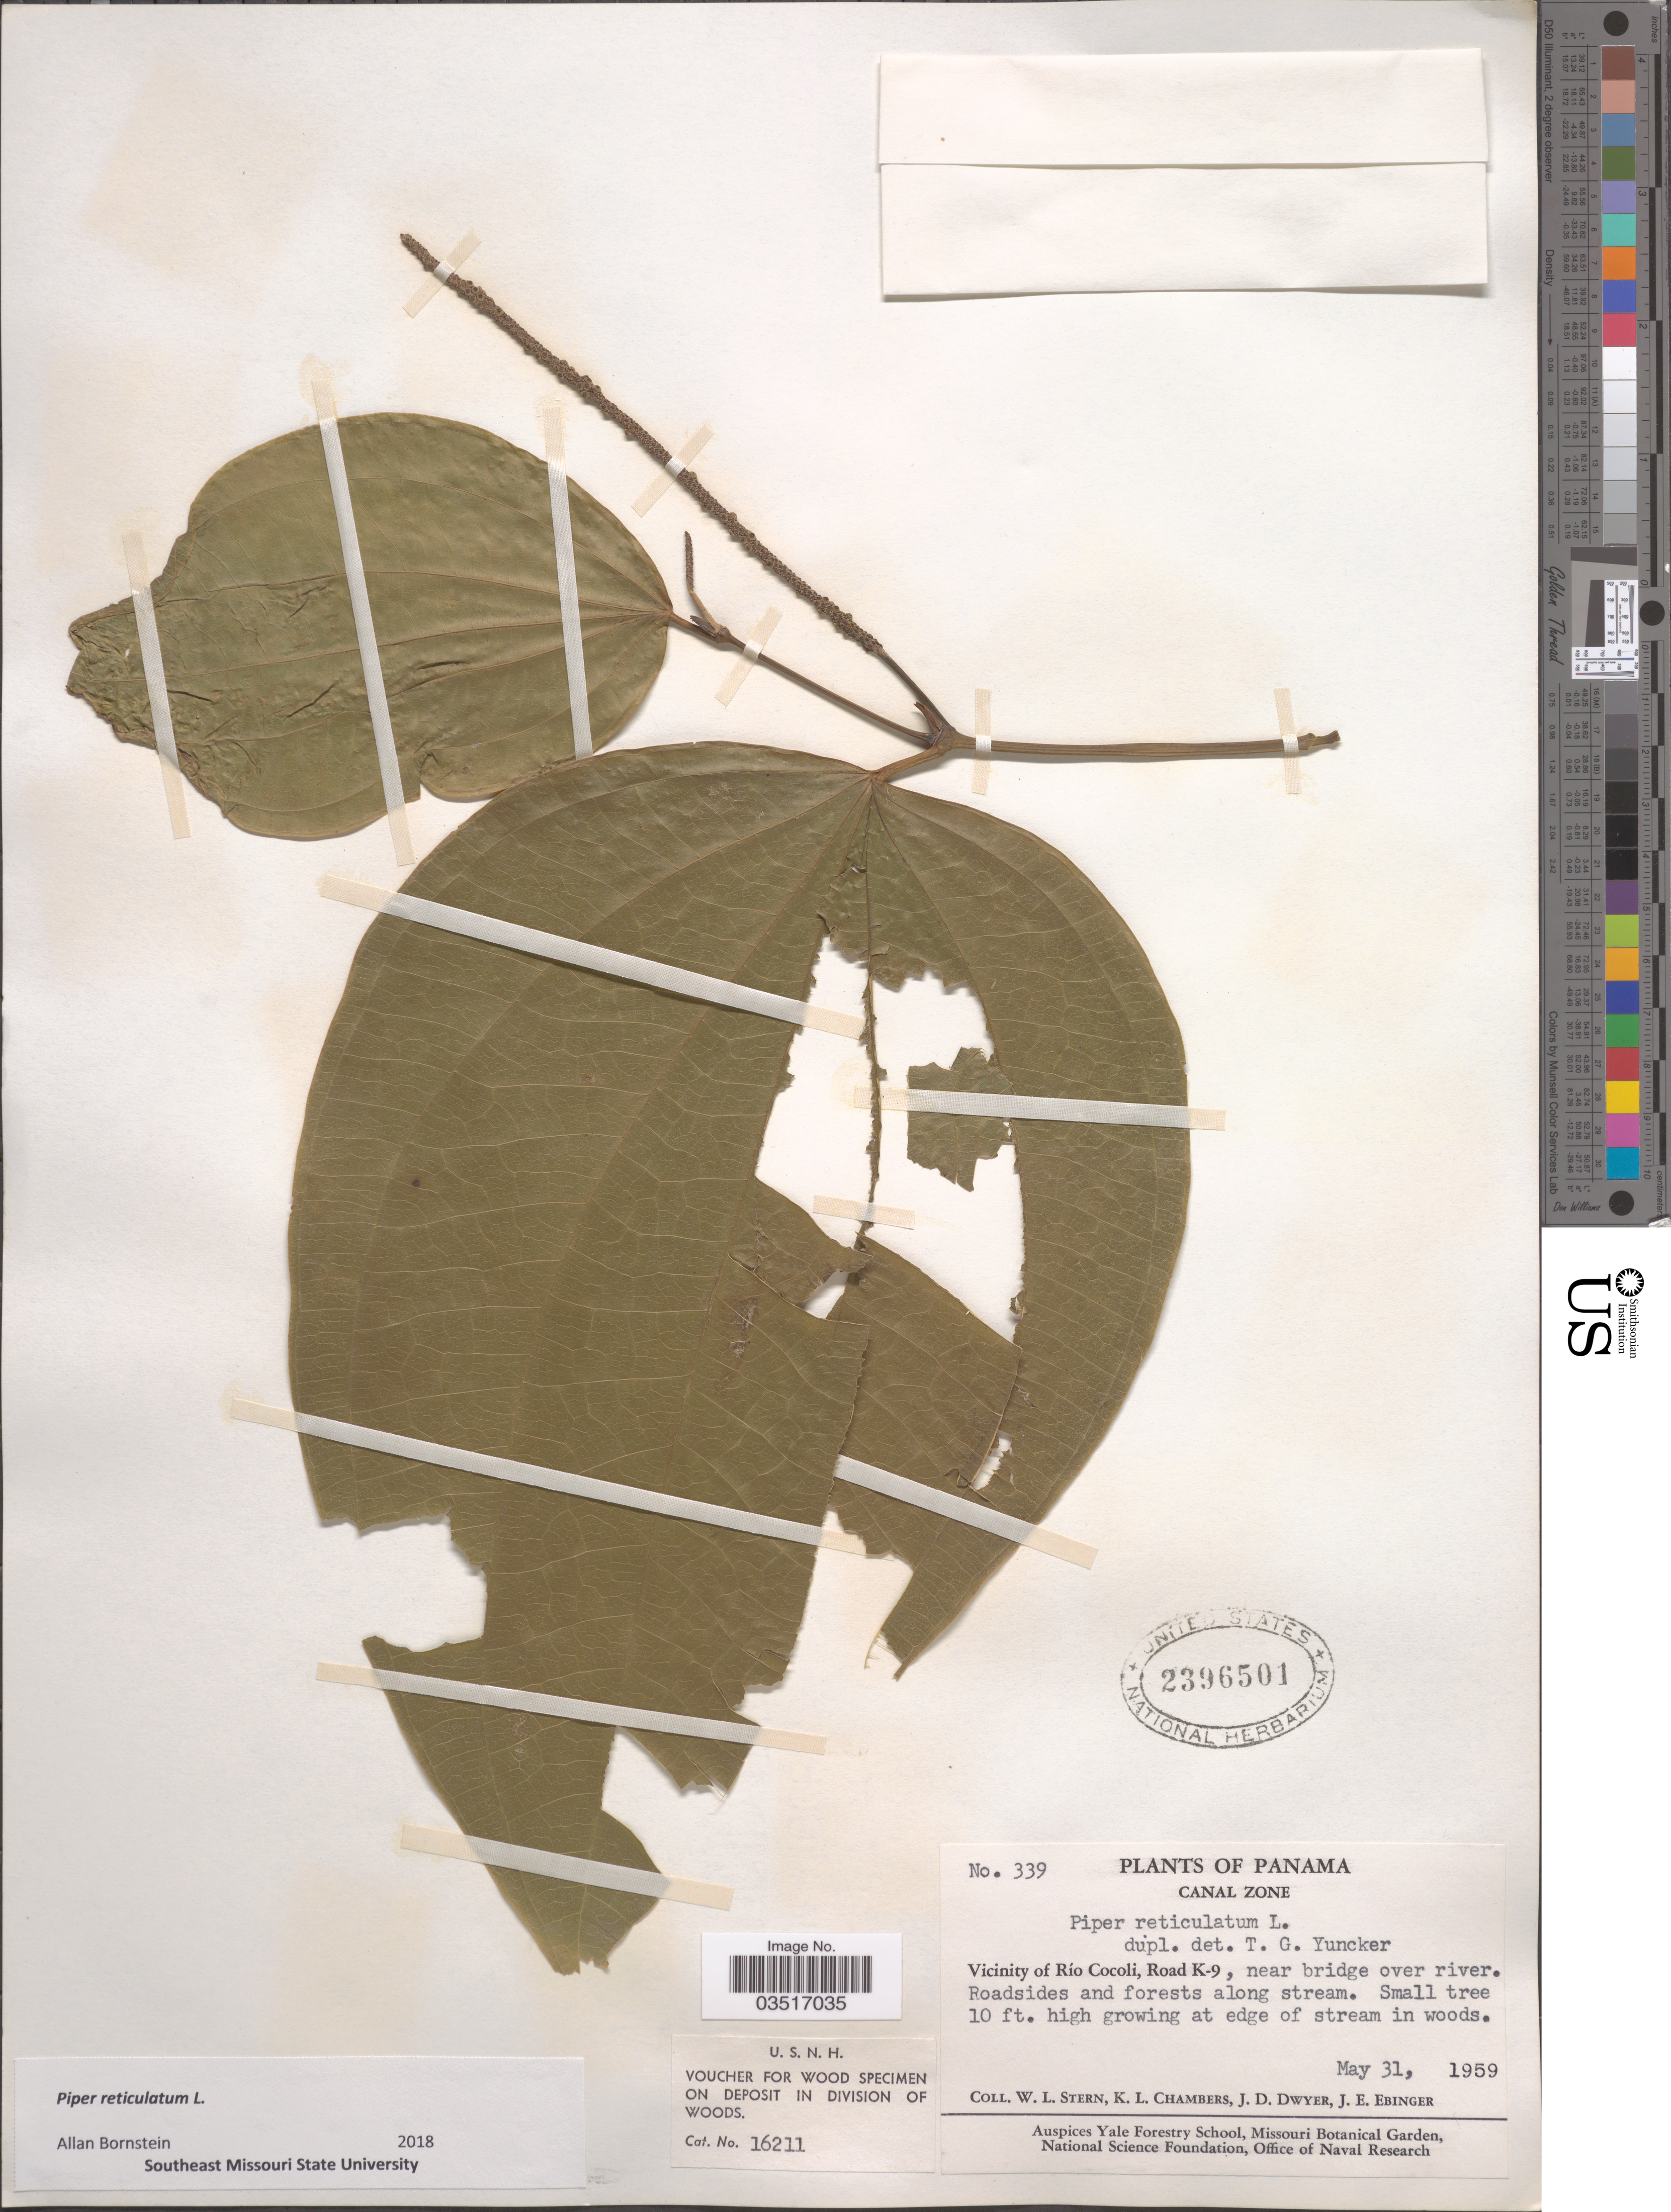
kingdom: Plantae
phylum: Tracheophyta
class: Magnoliopsida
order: Piperales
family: Piperaceae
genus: Piper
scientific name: Piper reticulatum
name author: L.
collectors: W. L. Stern, K. Chambers, J. D. Dwyer & J. Ebinger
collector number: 339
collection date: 1959-05-31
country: Panama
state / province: Colón / Panamá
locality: Canal Zone. Vicinity of Río Cocoli, Road K-9, near bridge over river. Roadside and forests along stream.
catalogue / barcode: US 2396501